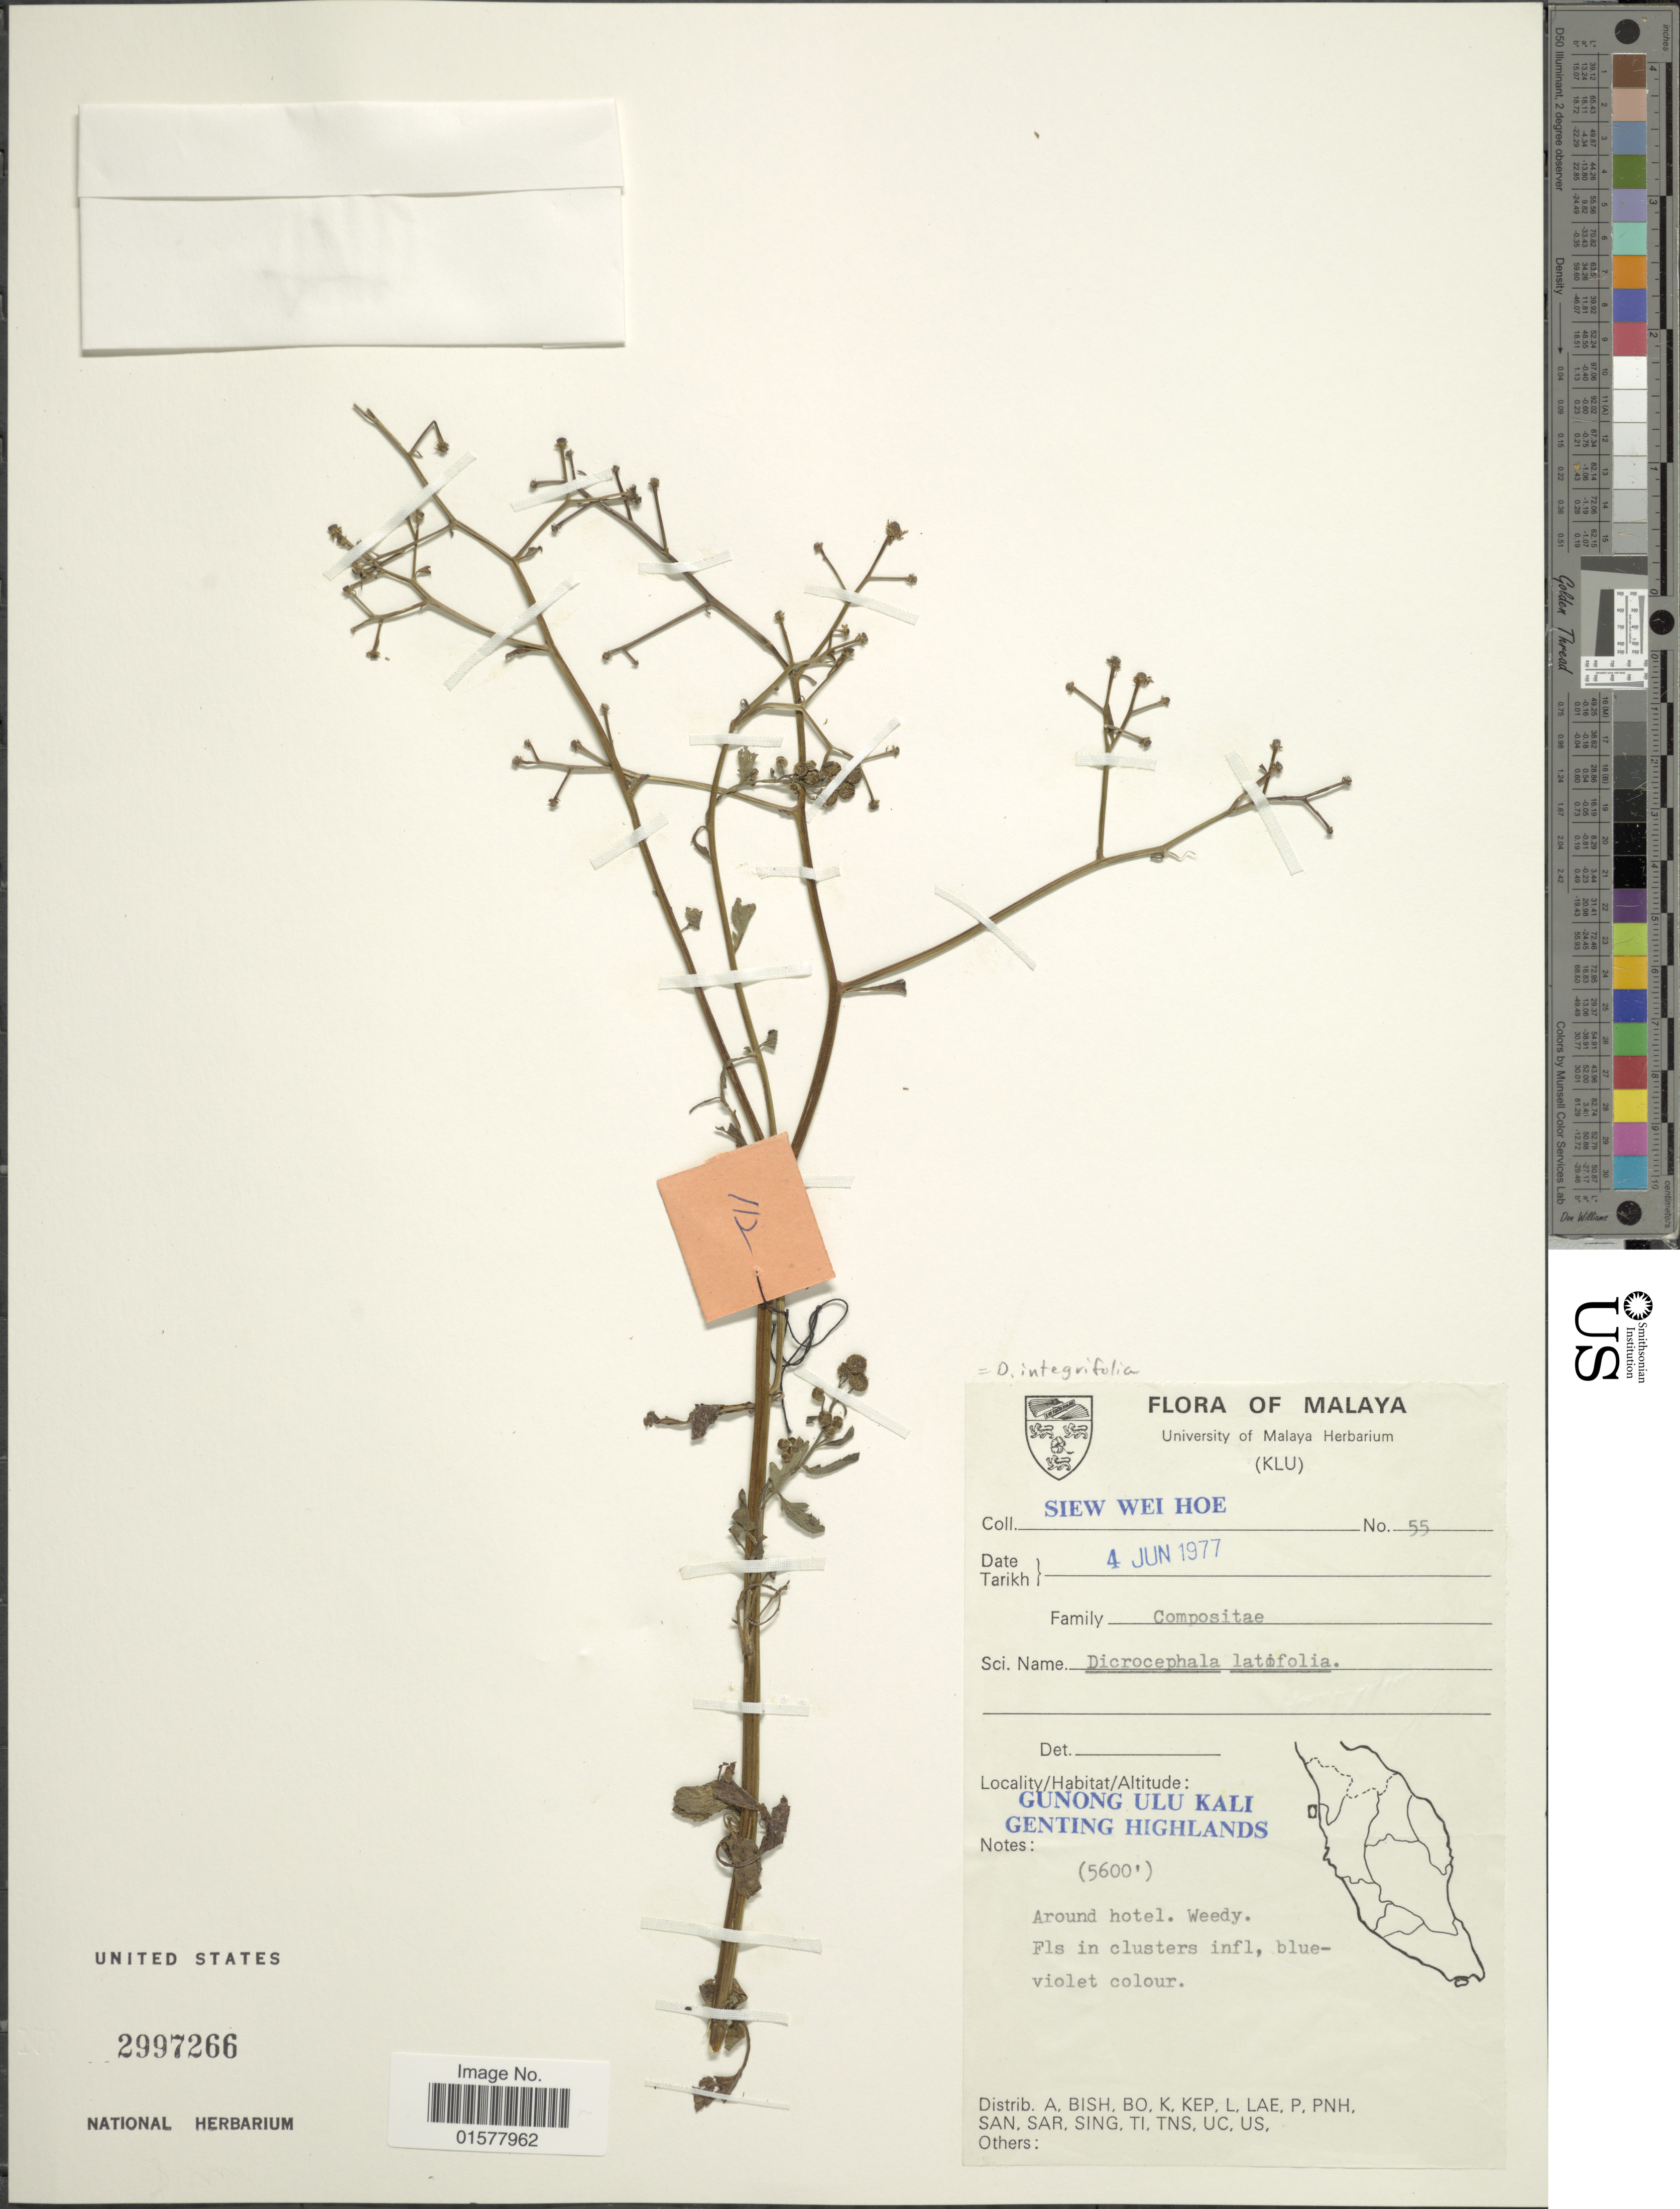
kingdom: Plantae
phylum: Tracheophyta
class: Magnoliopsida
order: Asterales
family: Asteraceae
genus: Dichrocephala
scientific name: Dichrocephala integrifolia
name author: (L. f.) Kuntze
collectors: S. Hoe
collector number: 55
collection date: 1977-06-04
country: Malaysia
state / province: Pahang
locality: Malaya, Gunong Ulu Kali, Genting Highlands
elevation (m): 1707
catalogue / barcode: US 2997266